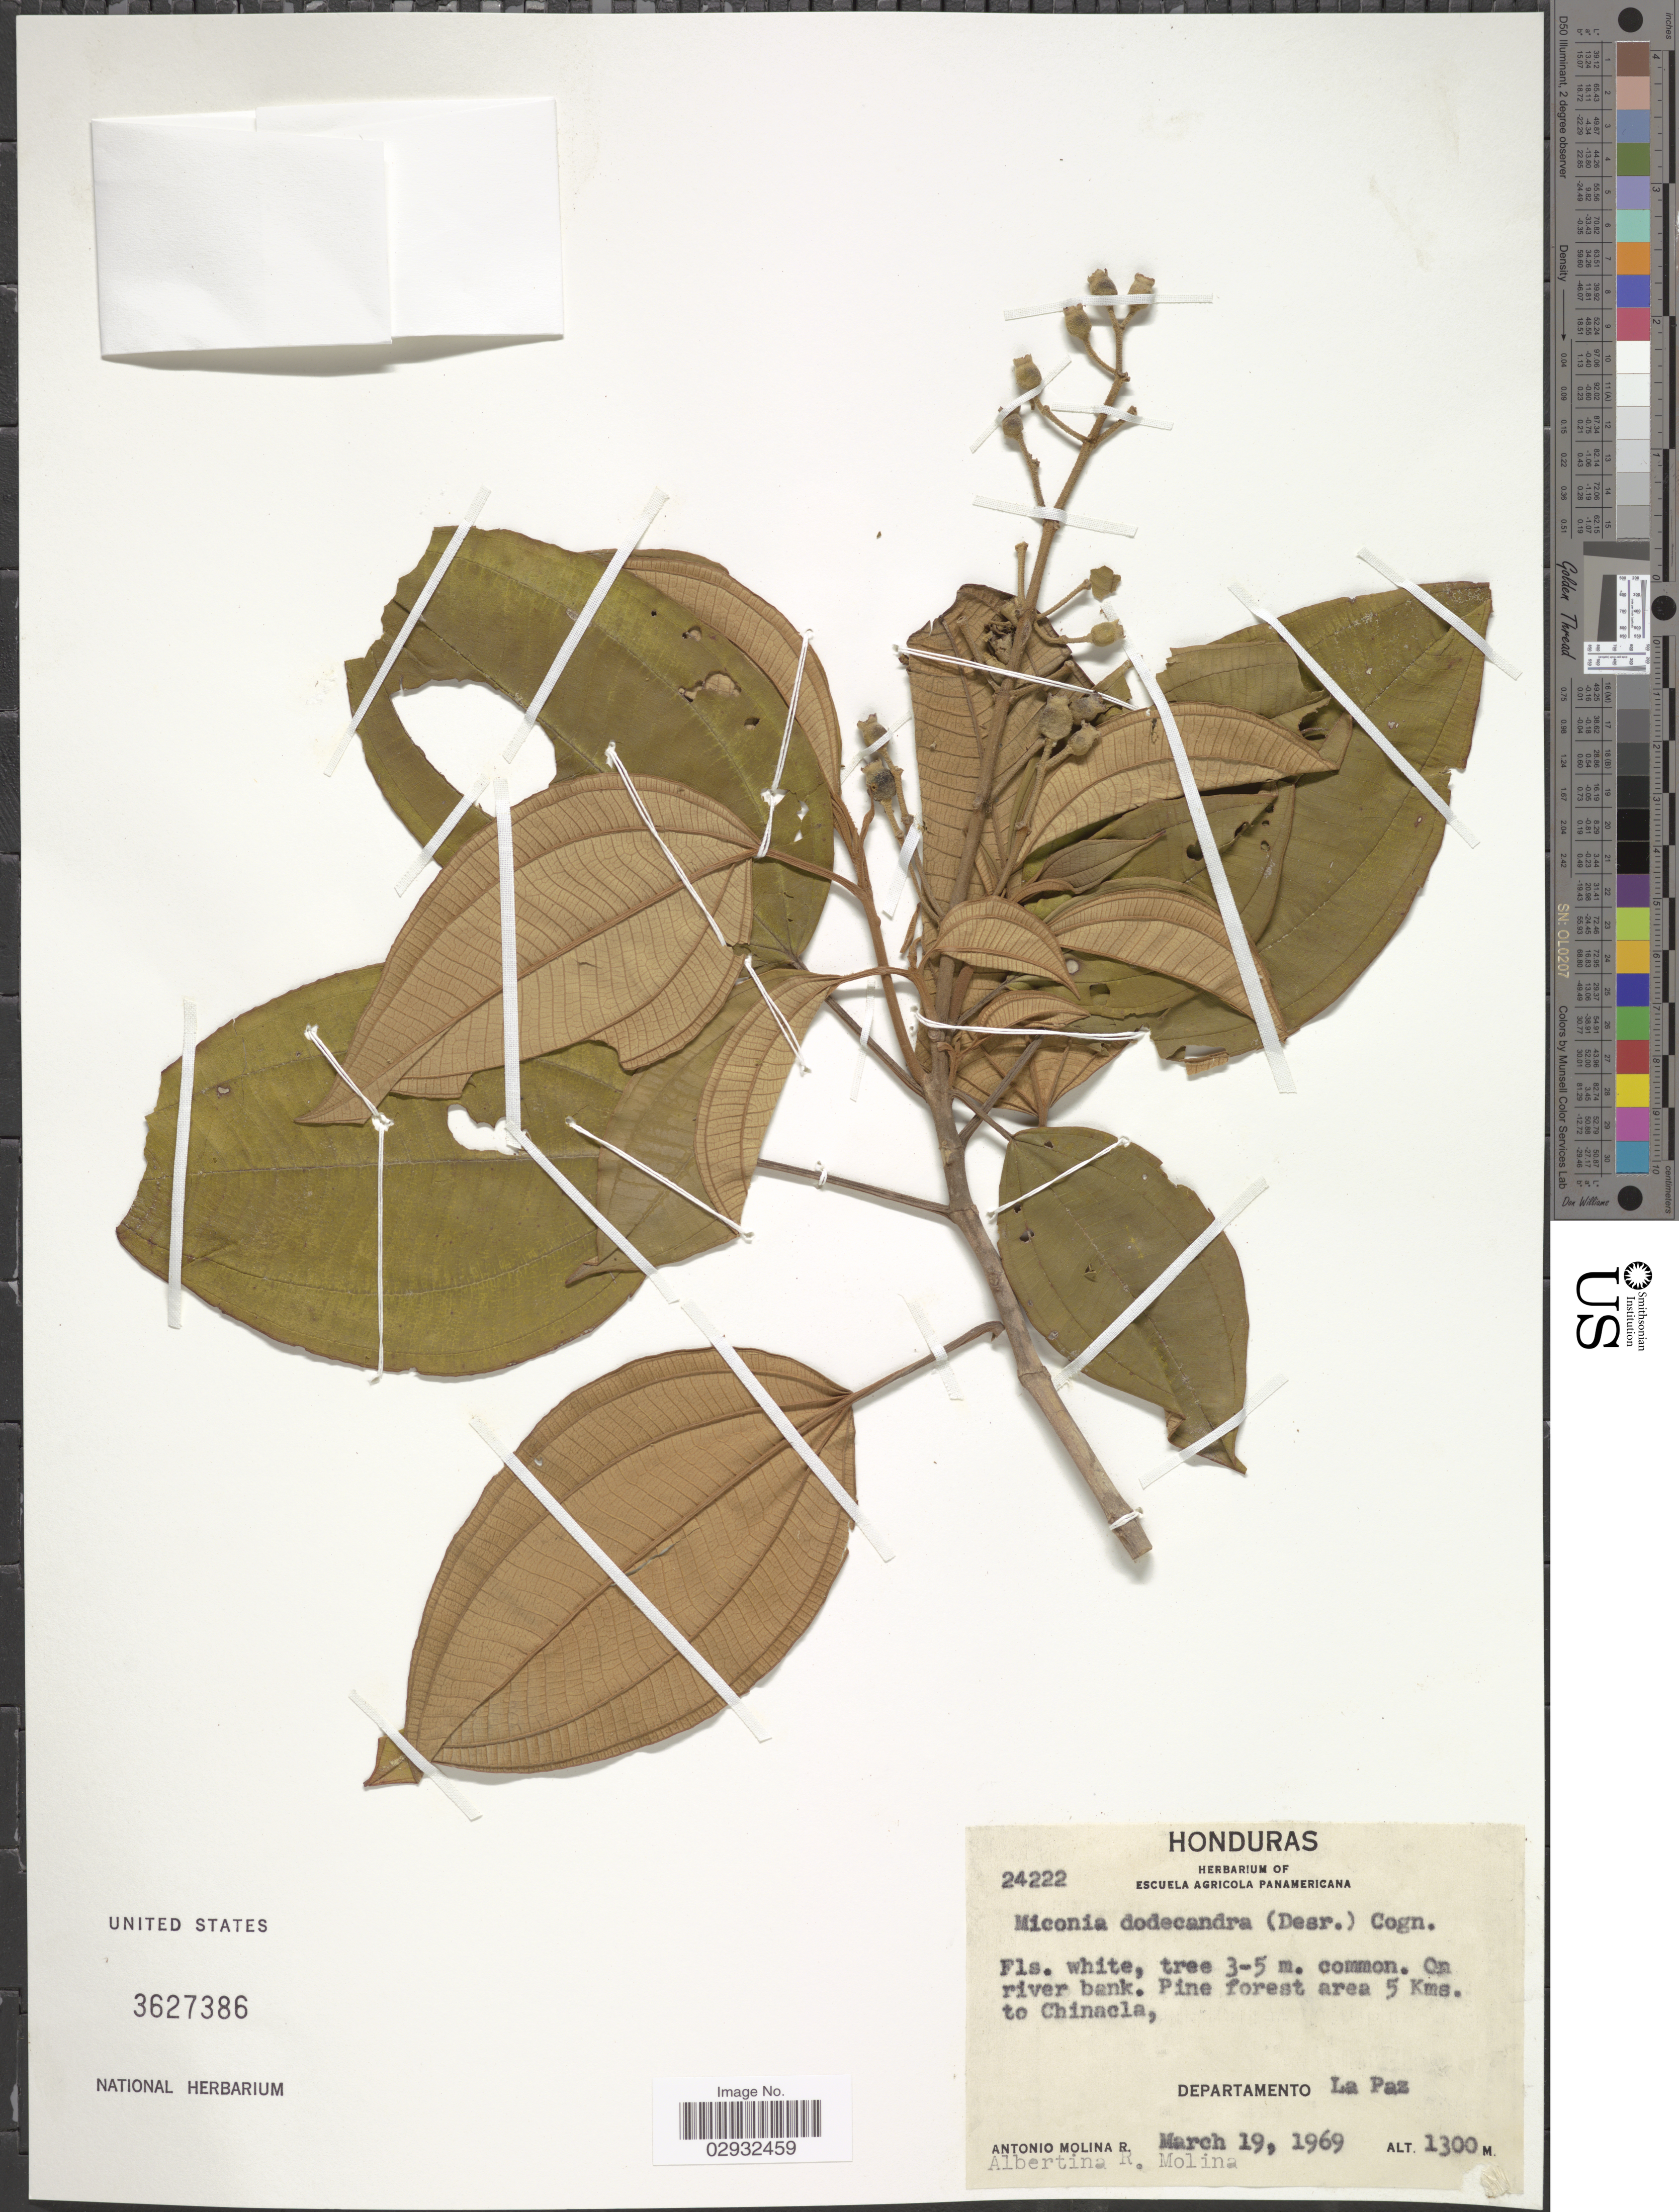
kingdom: Plantae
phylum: Tracheophyta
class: Magnoliopsida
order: Myrtales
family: Melastomataceae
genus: Miconia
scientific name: Miconia dodecandra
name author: Cogn.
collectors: A. Molina R. & A. R. Molina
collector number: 24222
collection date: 1969-03-19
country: Honduras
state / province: La Paz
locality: On river bank. Pine forest area 5 Kms. to Chinacla, Departamento La Paz.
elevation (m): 1300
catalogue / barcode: US 3627386